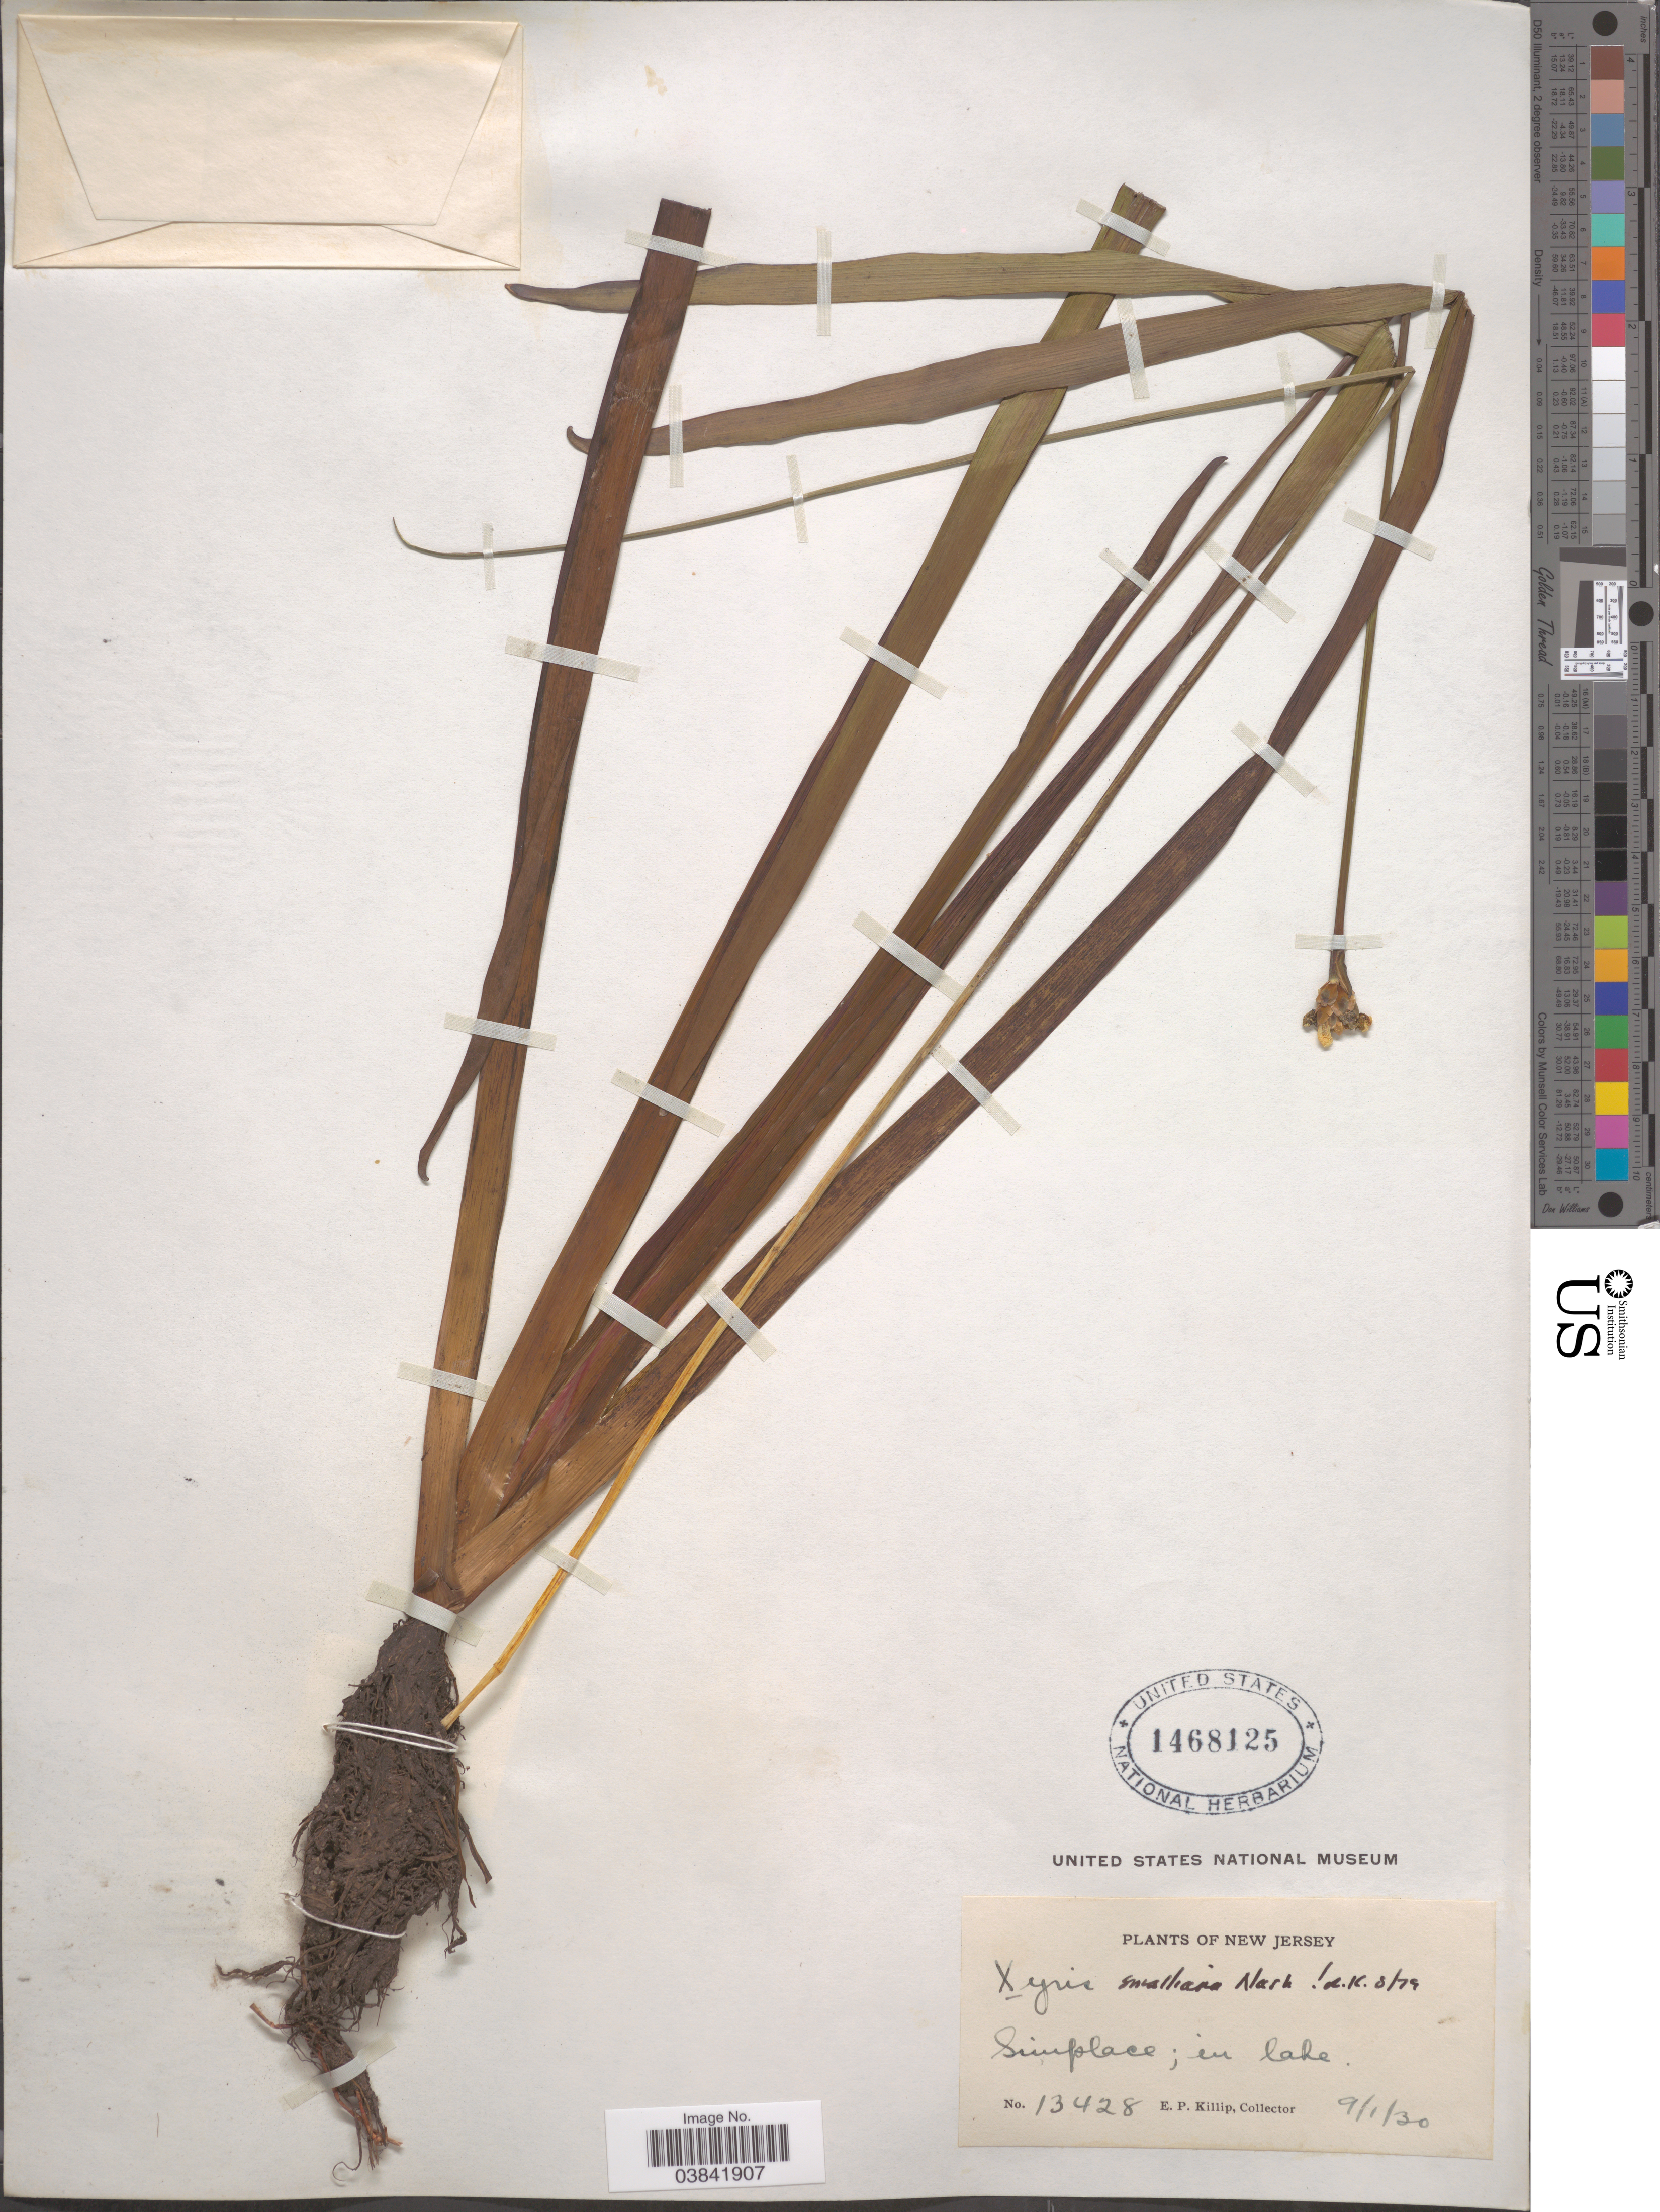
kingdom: Plantae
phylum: Tracheophyta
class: Liliopsida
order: Poales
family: Xyridaceae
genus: Xyris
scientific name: Xyris smalliana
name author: Nash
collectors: E. P. Killip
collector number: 13428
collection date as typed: Transcribed d/m/y: 1/9/30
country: United States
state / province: New Jersey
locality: Simplace; in lake.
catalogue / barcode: US 1468125